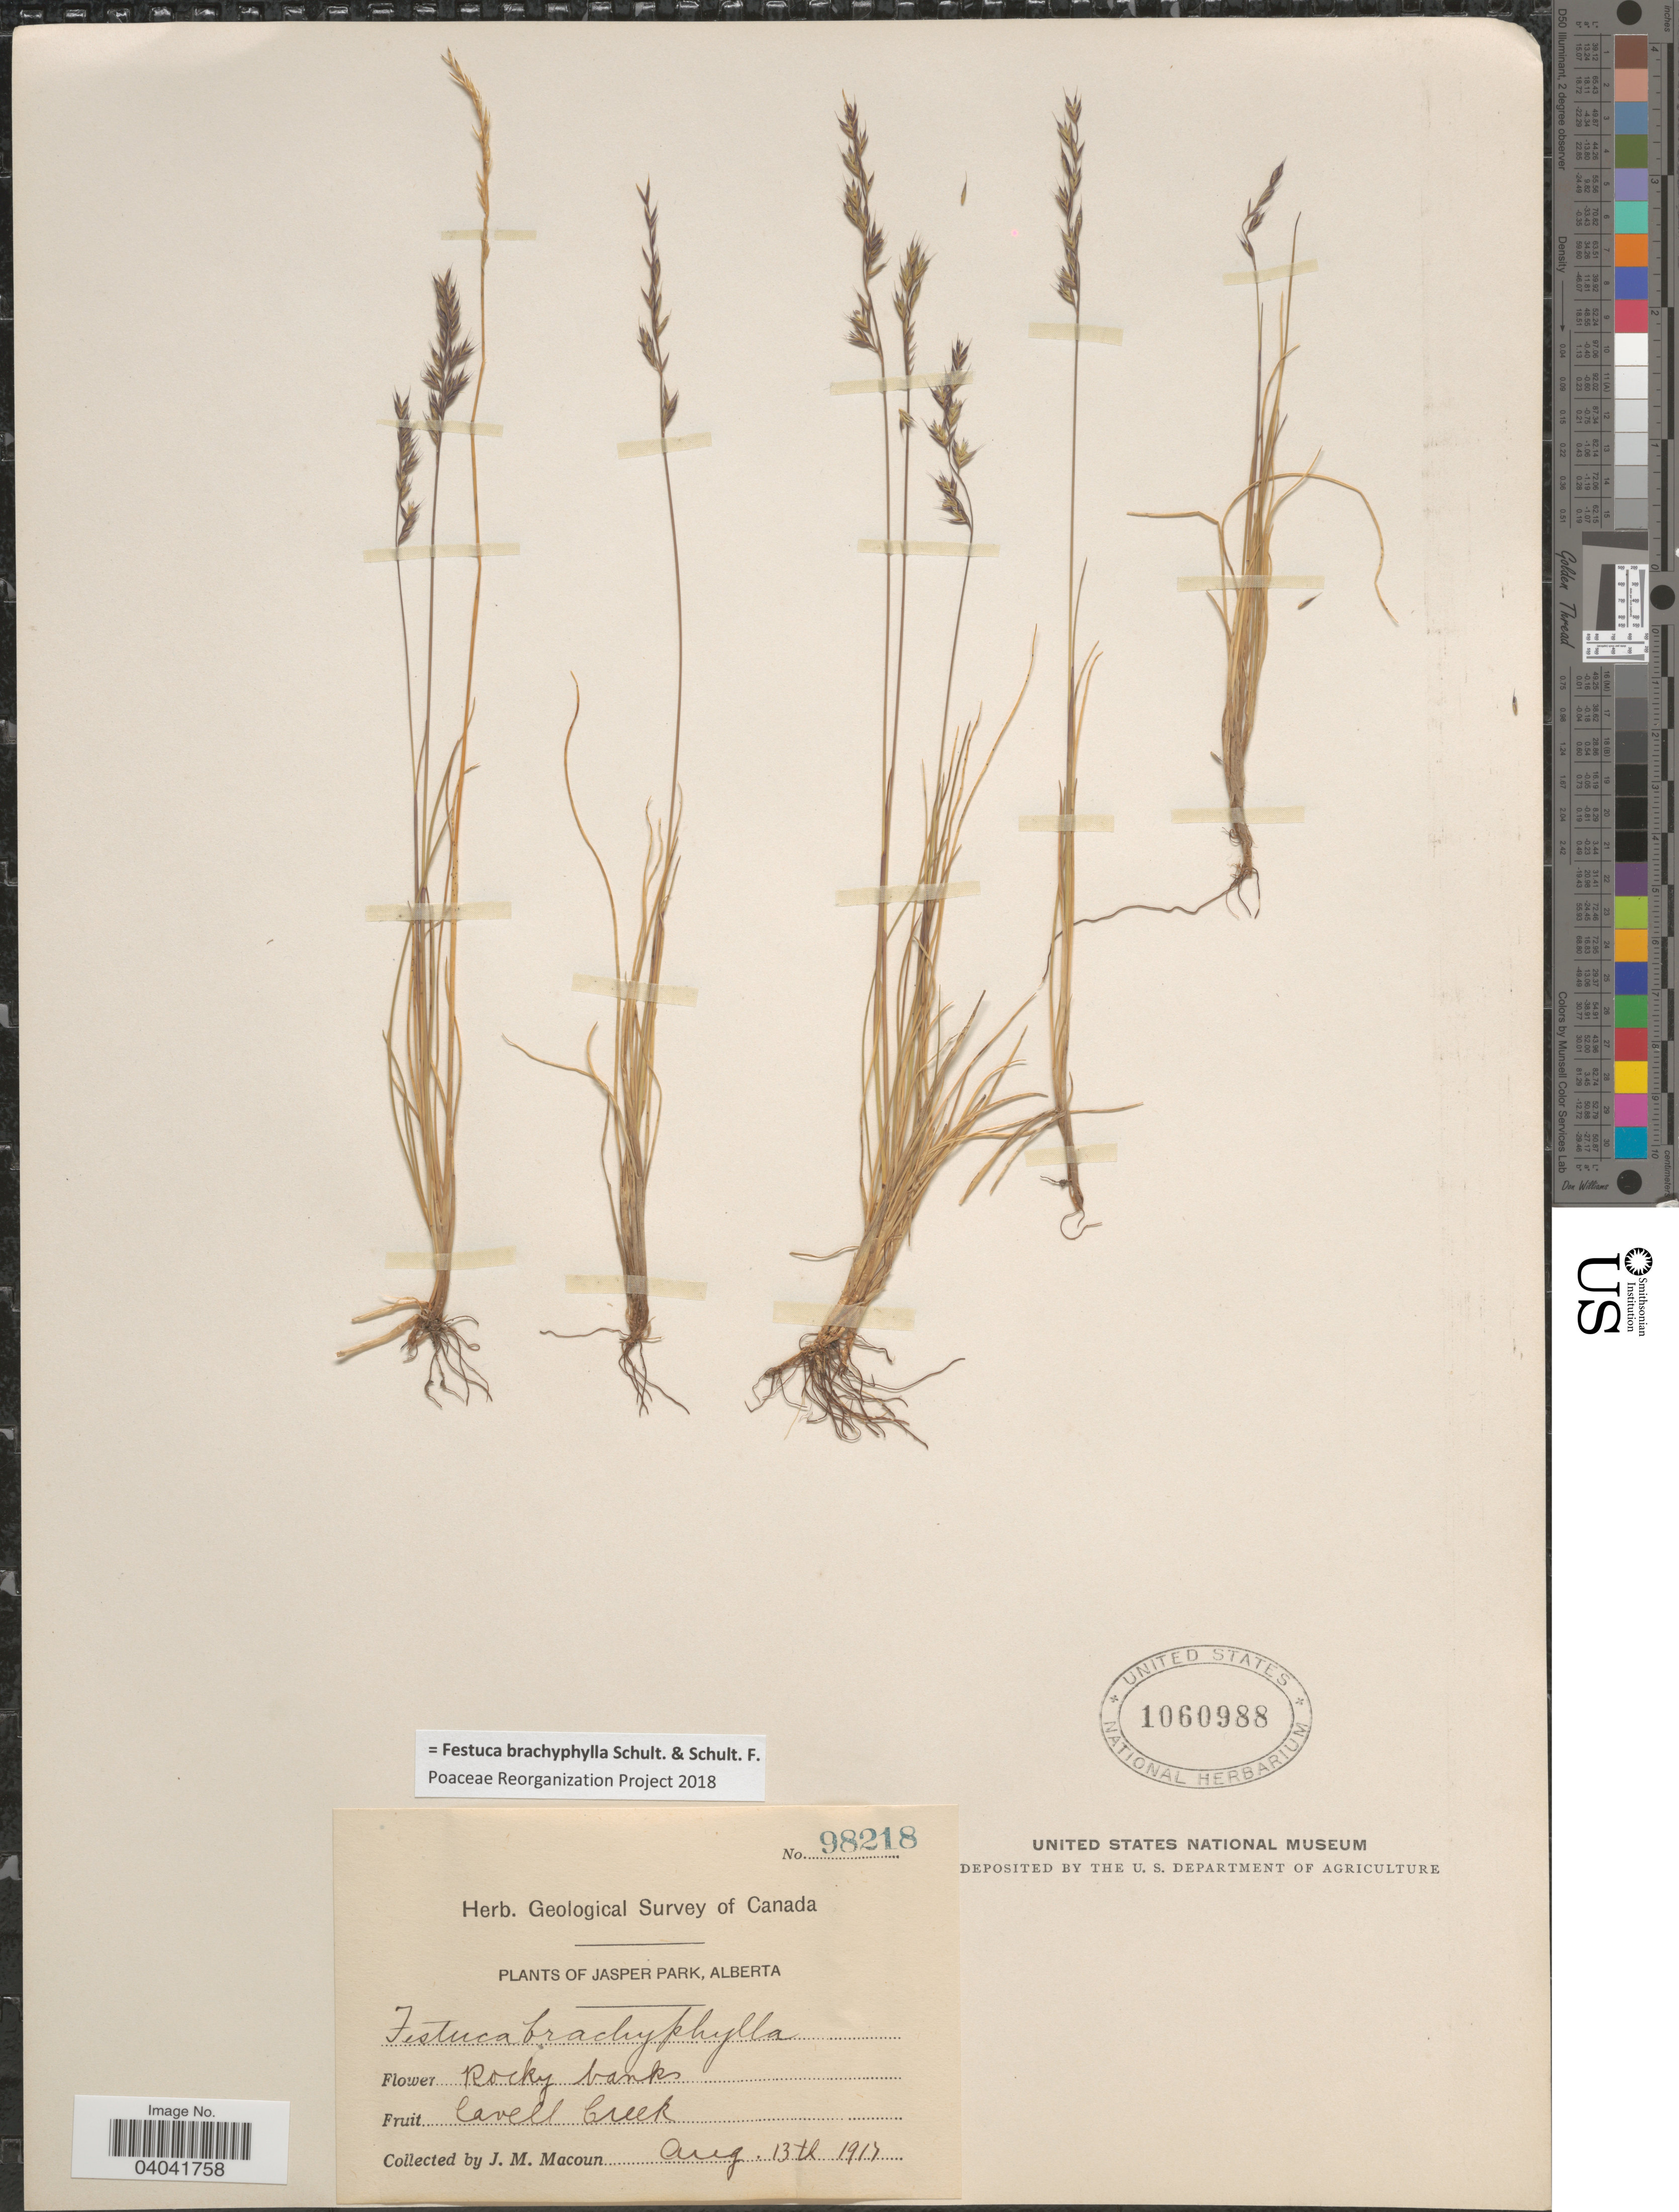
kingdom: Plantae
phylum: Tracheophyta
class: Liliopsida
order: Poales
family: Poaceae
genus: Festuca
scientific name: Festuca brachyphylla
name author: Schult. & Schult. f.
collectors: J. M. Macoun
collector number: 98218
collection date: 1917-08-13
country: Canada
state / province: Alberta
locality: Jasper Park. Rocky banks. Cavell Creek.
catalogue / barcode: US 1060988